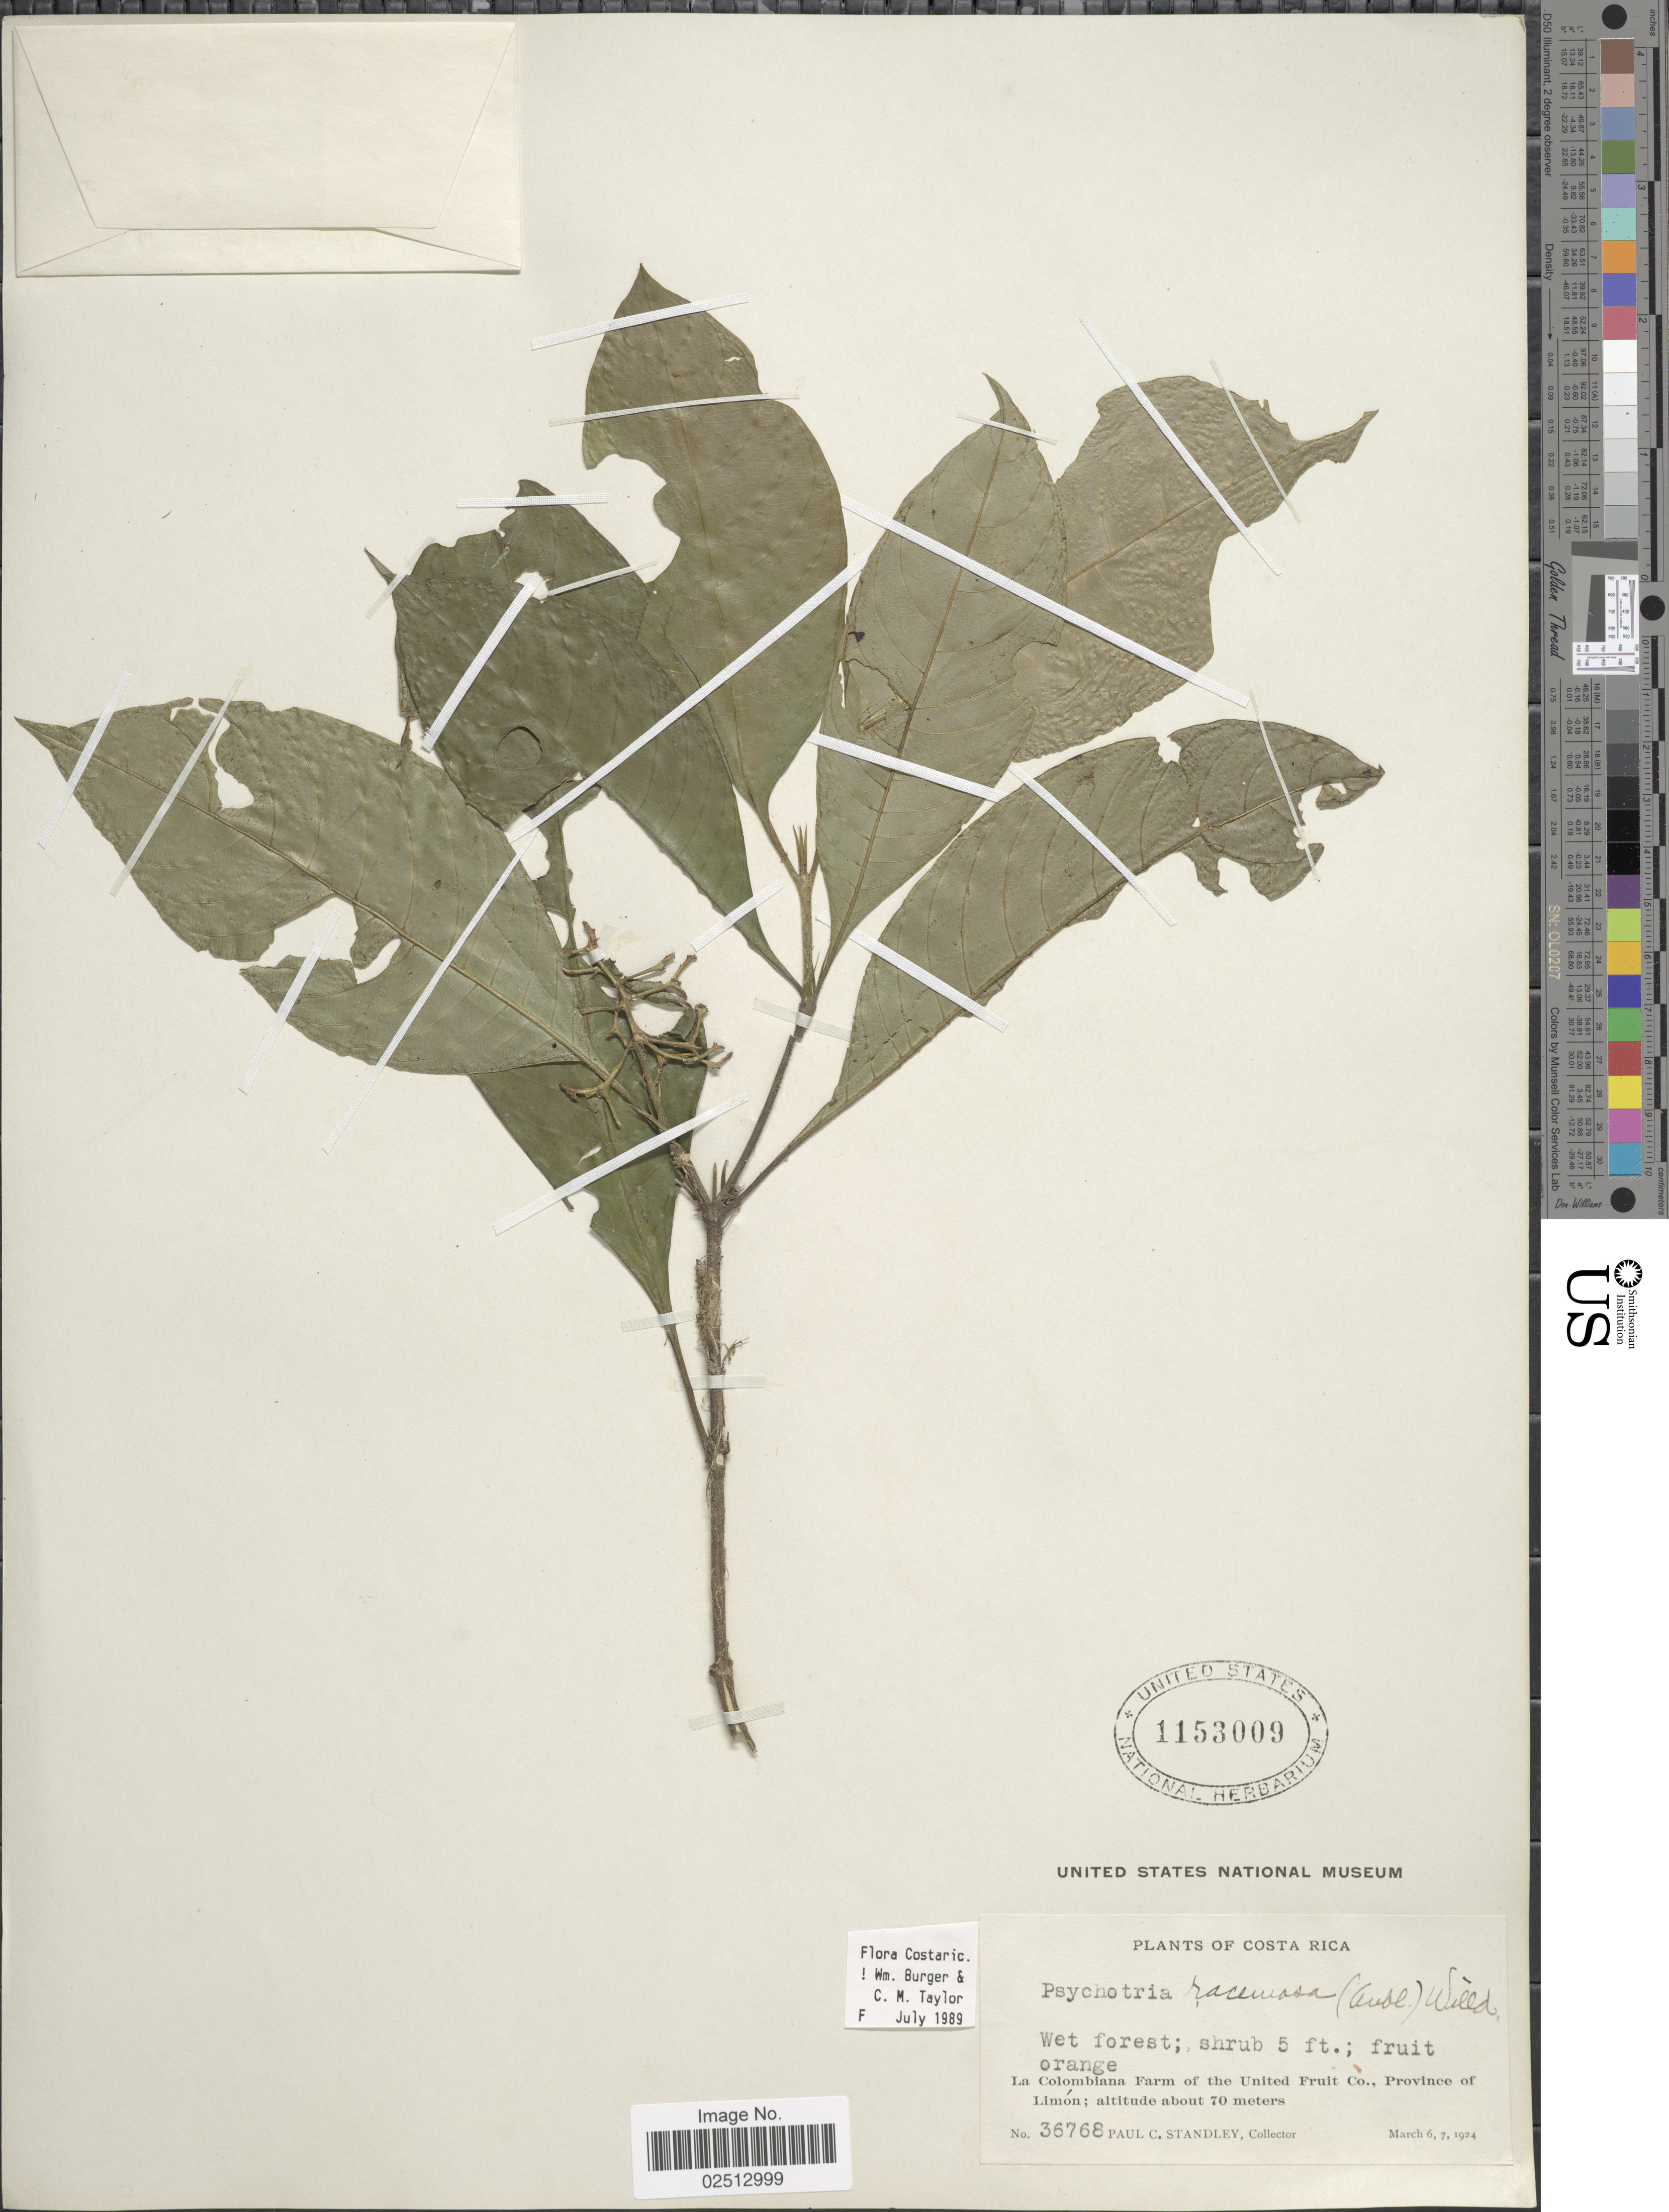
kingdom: Plantae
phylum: Tracheophyta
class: Magnoliopsida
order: Gentianales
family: Rubiaceae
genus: Psychotria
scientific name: Psychotria racemosa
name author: Rich.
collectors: P. C. Standley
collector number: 36768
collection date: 1924-03-06/1924-03-07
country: Costa Rica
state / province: Limón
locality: La Colombiana Fram of the United Fruit Co. Province of Limon.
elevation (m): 70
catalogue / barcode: US 1153009